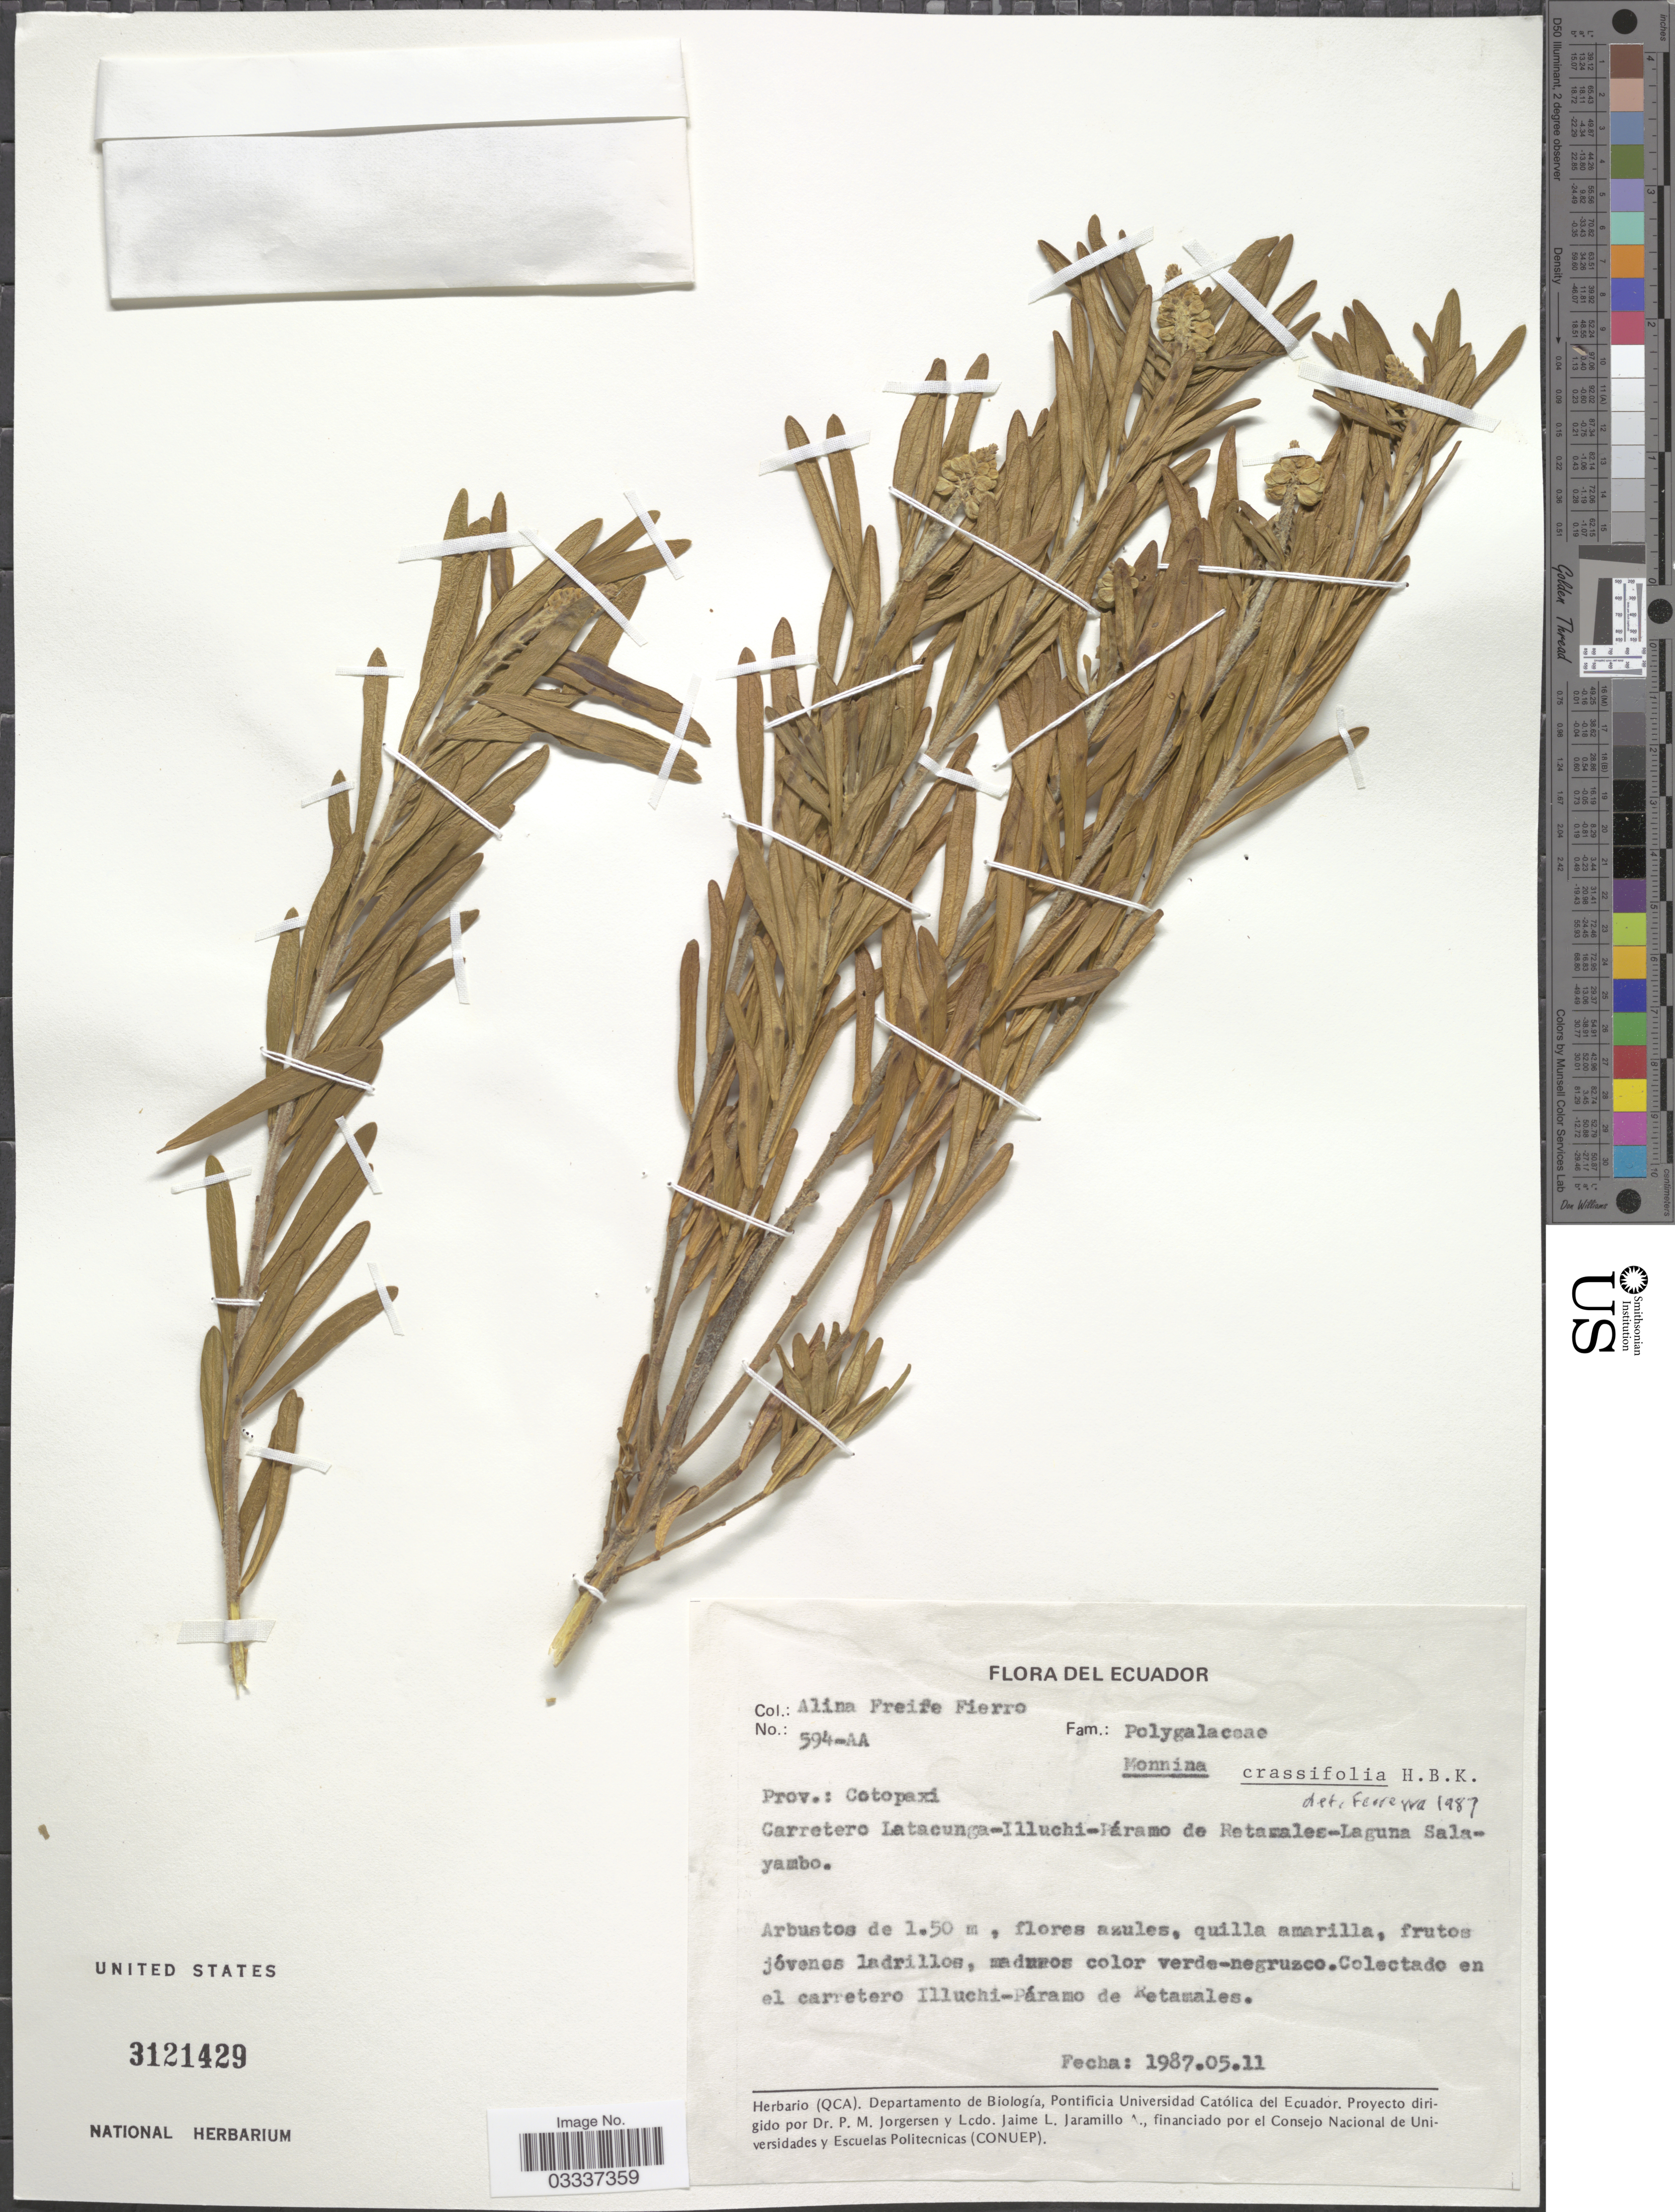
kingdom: Plantae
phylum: Tracheophyta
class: Magnoliopsida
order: Fabales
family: Polygalaceae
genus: Monnina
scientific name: Monnina crassifolia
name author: (Bonpl.) Kunth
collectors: A. Freire-Fierro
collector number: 594-AA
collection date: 1987-05-11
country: Ecuador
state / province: Cotopaxi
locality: Carretero Latacunga - Illuchi - Páramo de Retamales - Laguna Salayambo.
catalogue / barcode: US 3121429